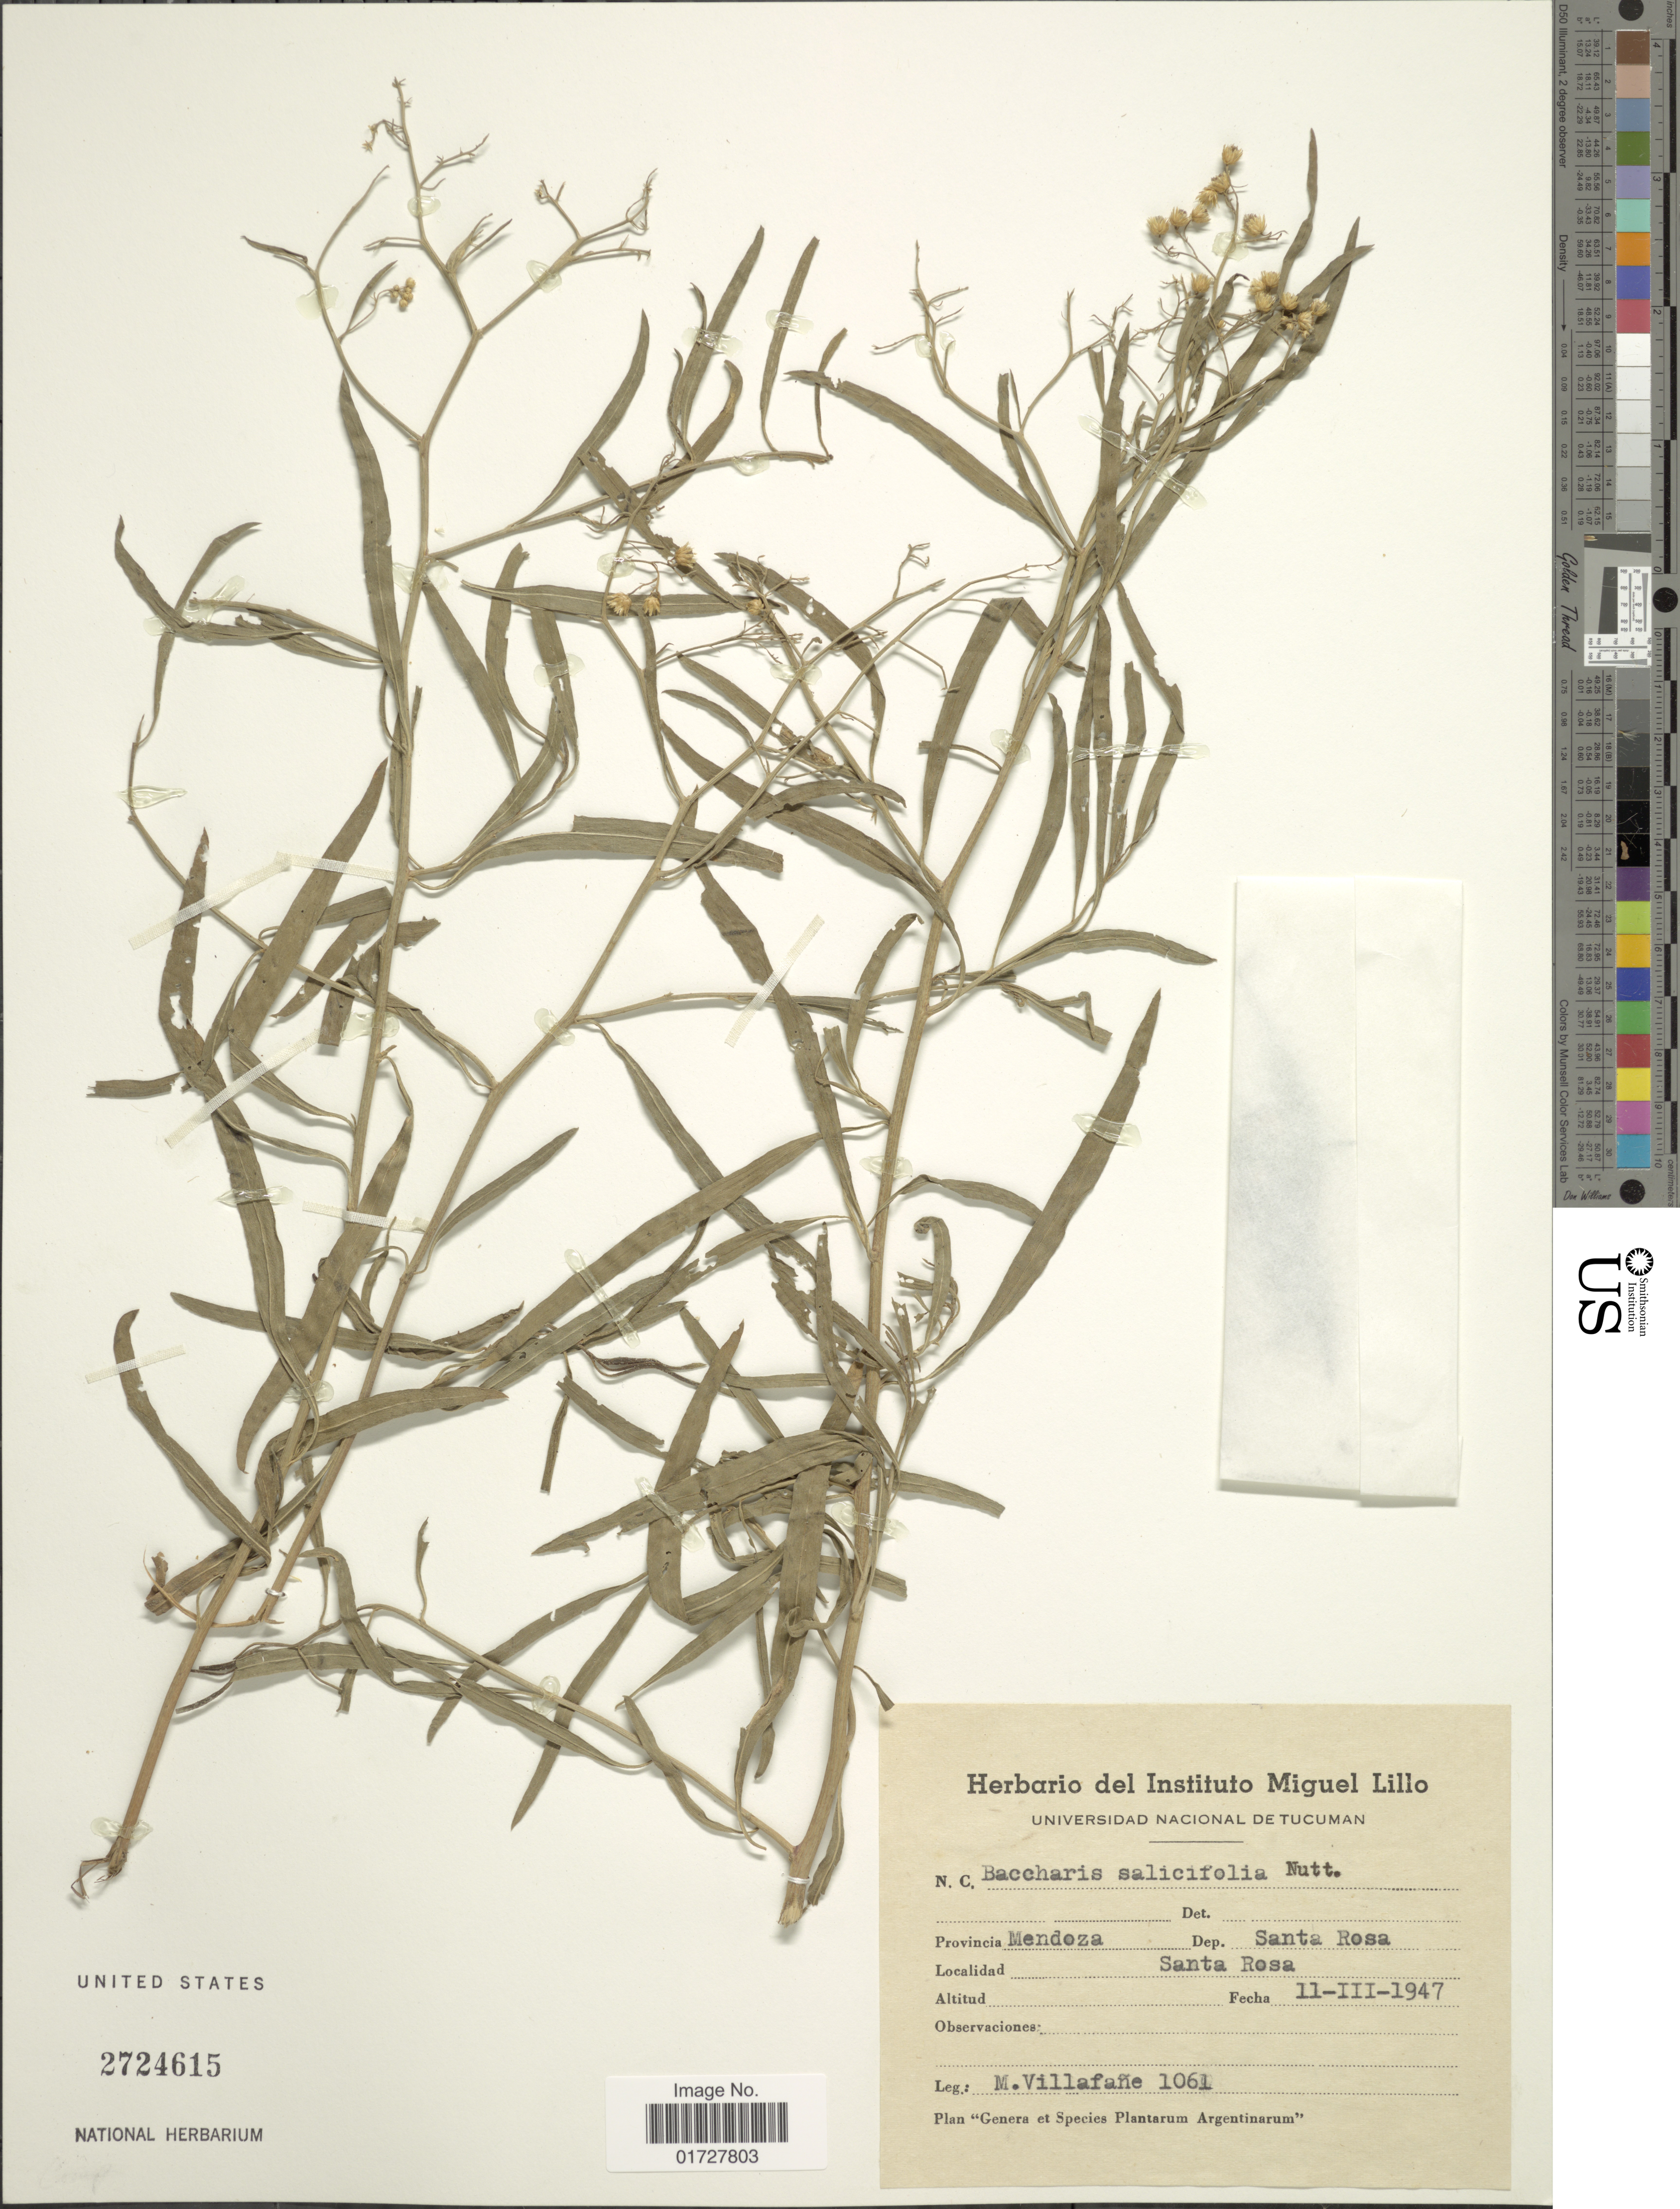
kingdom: Plantae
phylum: Tracheophyta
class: Magnoliopsida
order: Asterales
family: Asteraceae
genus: Baccharis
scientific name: Baccharis salicifolia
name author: (Ruiz & Pav.) Pers.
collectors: M. Villafane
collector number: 1061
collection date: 1947-03-11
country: Argentina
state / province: Mendoza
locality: Dep. Santa Rosa, Santa Rosa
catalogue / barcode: US 2724615